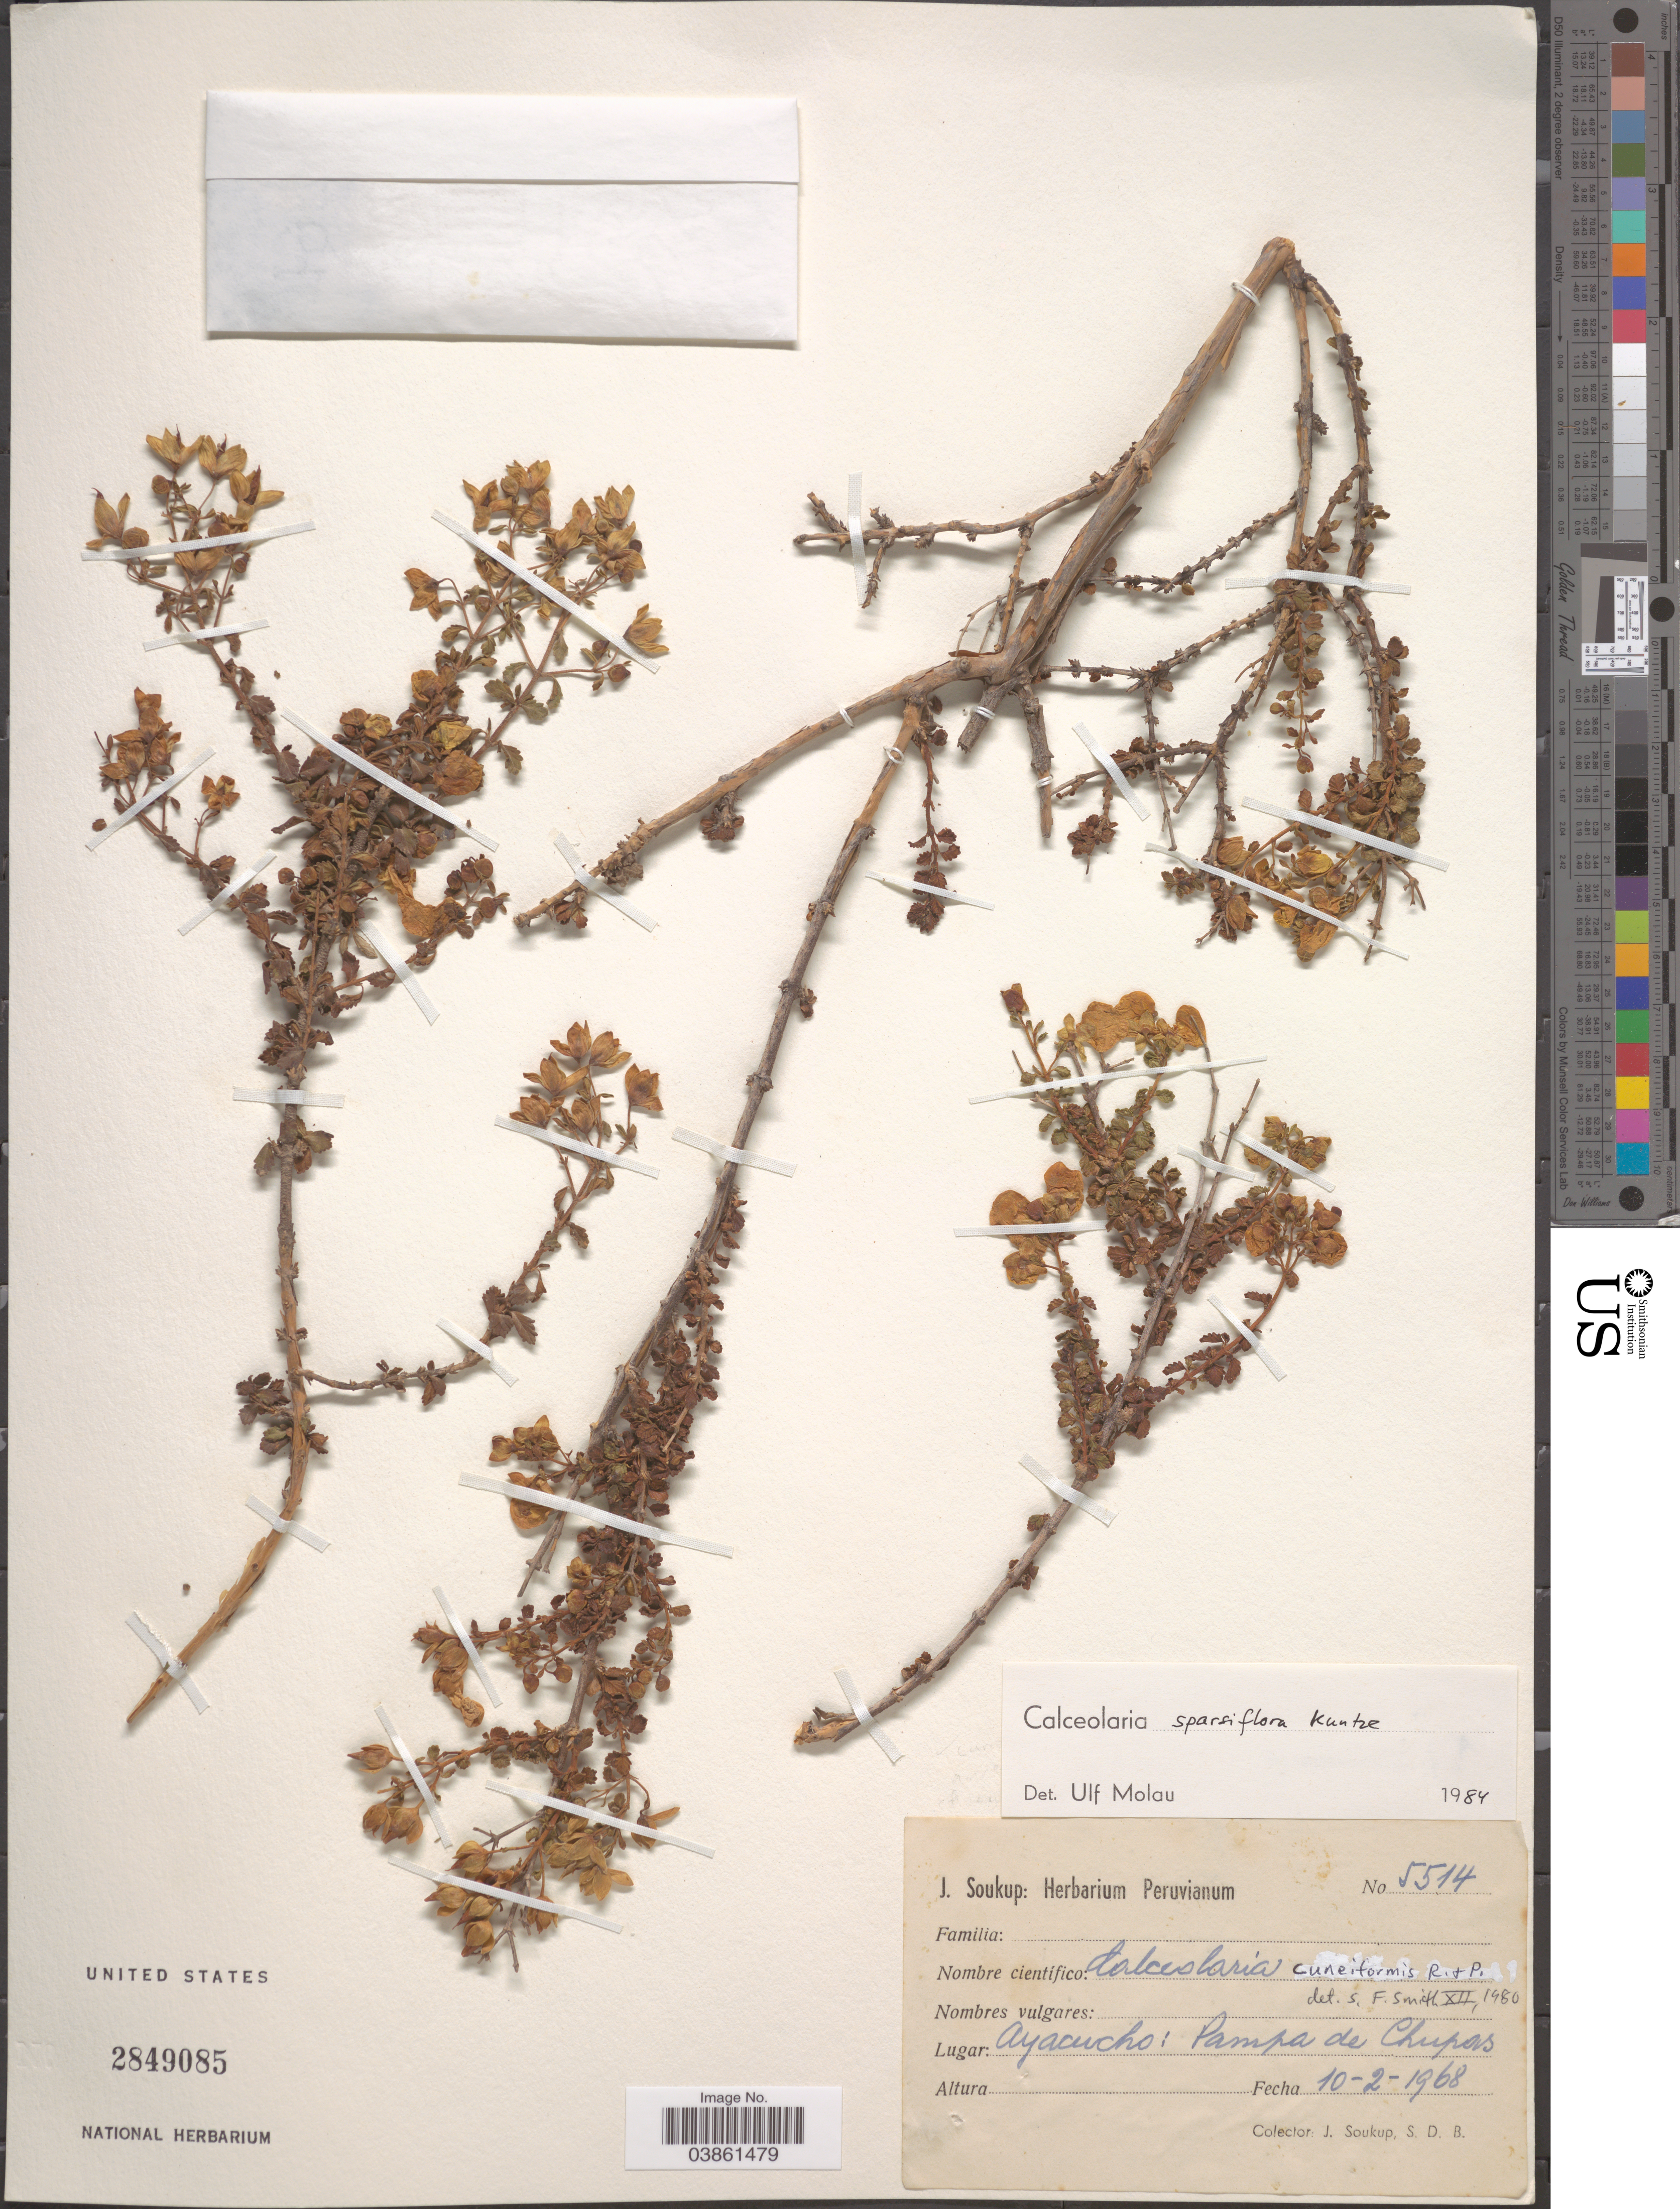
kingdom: Plantae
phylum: Tracheophyta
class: Magnoliopsida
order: Lamiales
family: Calceolariaceae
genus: Calceolaria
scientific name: Calceolaria sparsiflora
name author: Kuntze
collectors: J. Soukup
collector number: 5514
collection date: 1968-02-10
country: Peru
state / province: Ayacucho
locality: Ayacucho: Pampa de Chupas.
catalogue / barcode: US 2849085